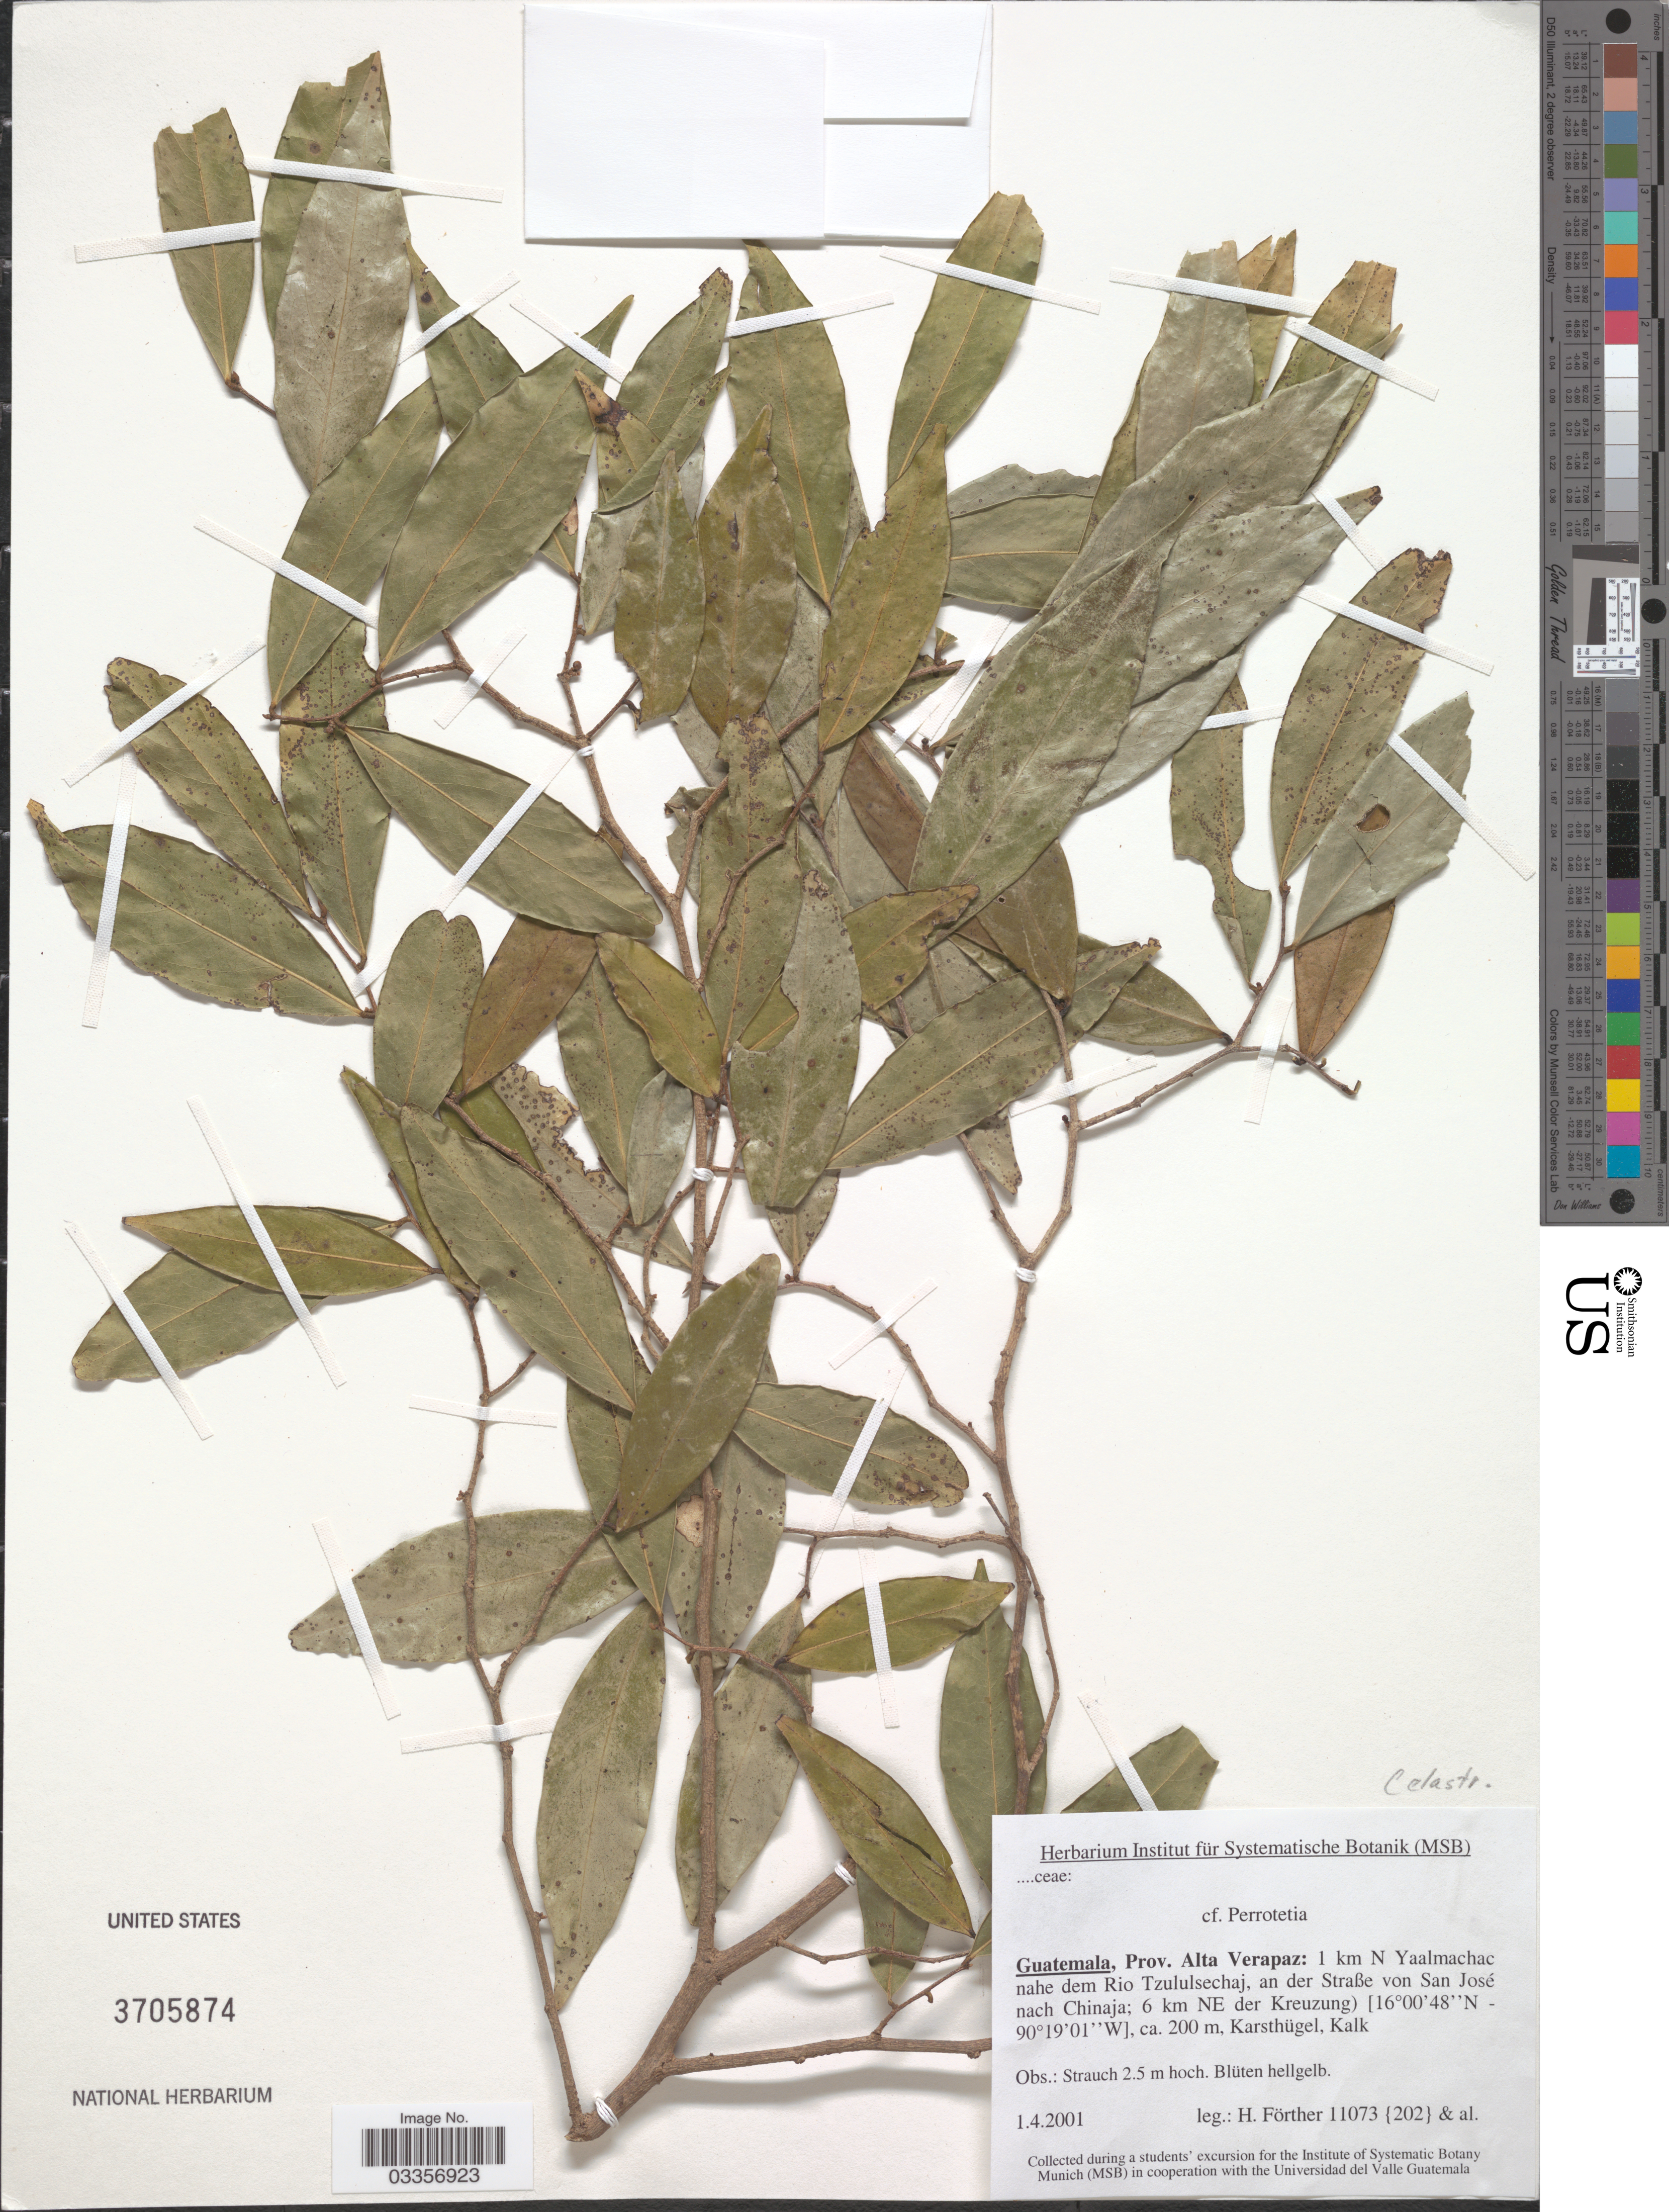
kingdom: Plantae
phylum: Tracheophyta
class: Magnoliopsida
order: Huerteales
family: Dipentodontaceae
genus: Perrottetia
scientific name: Perrottetia sp.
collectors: H. Förther & et al.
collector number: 11073/202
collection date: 2001-04-01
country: Guatemala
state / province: Alta Verapaz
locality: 1 km N Yaalmachac nahe dem Rio Tzulusechaj, an der Straße von San José nach Chinaja; 6 km NE der Kreuzung), Karsthügel, Kalk.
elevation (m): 200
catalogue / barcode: US 3705874